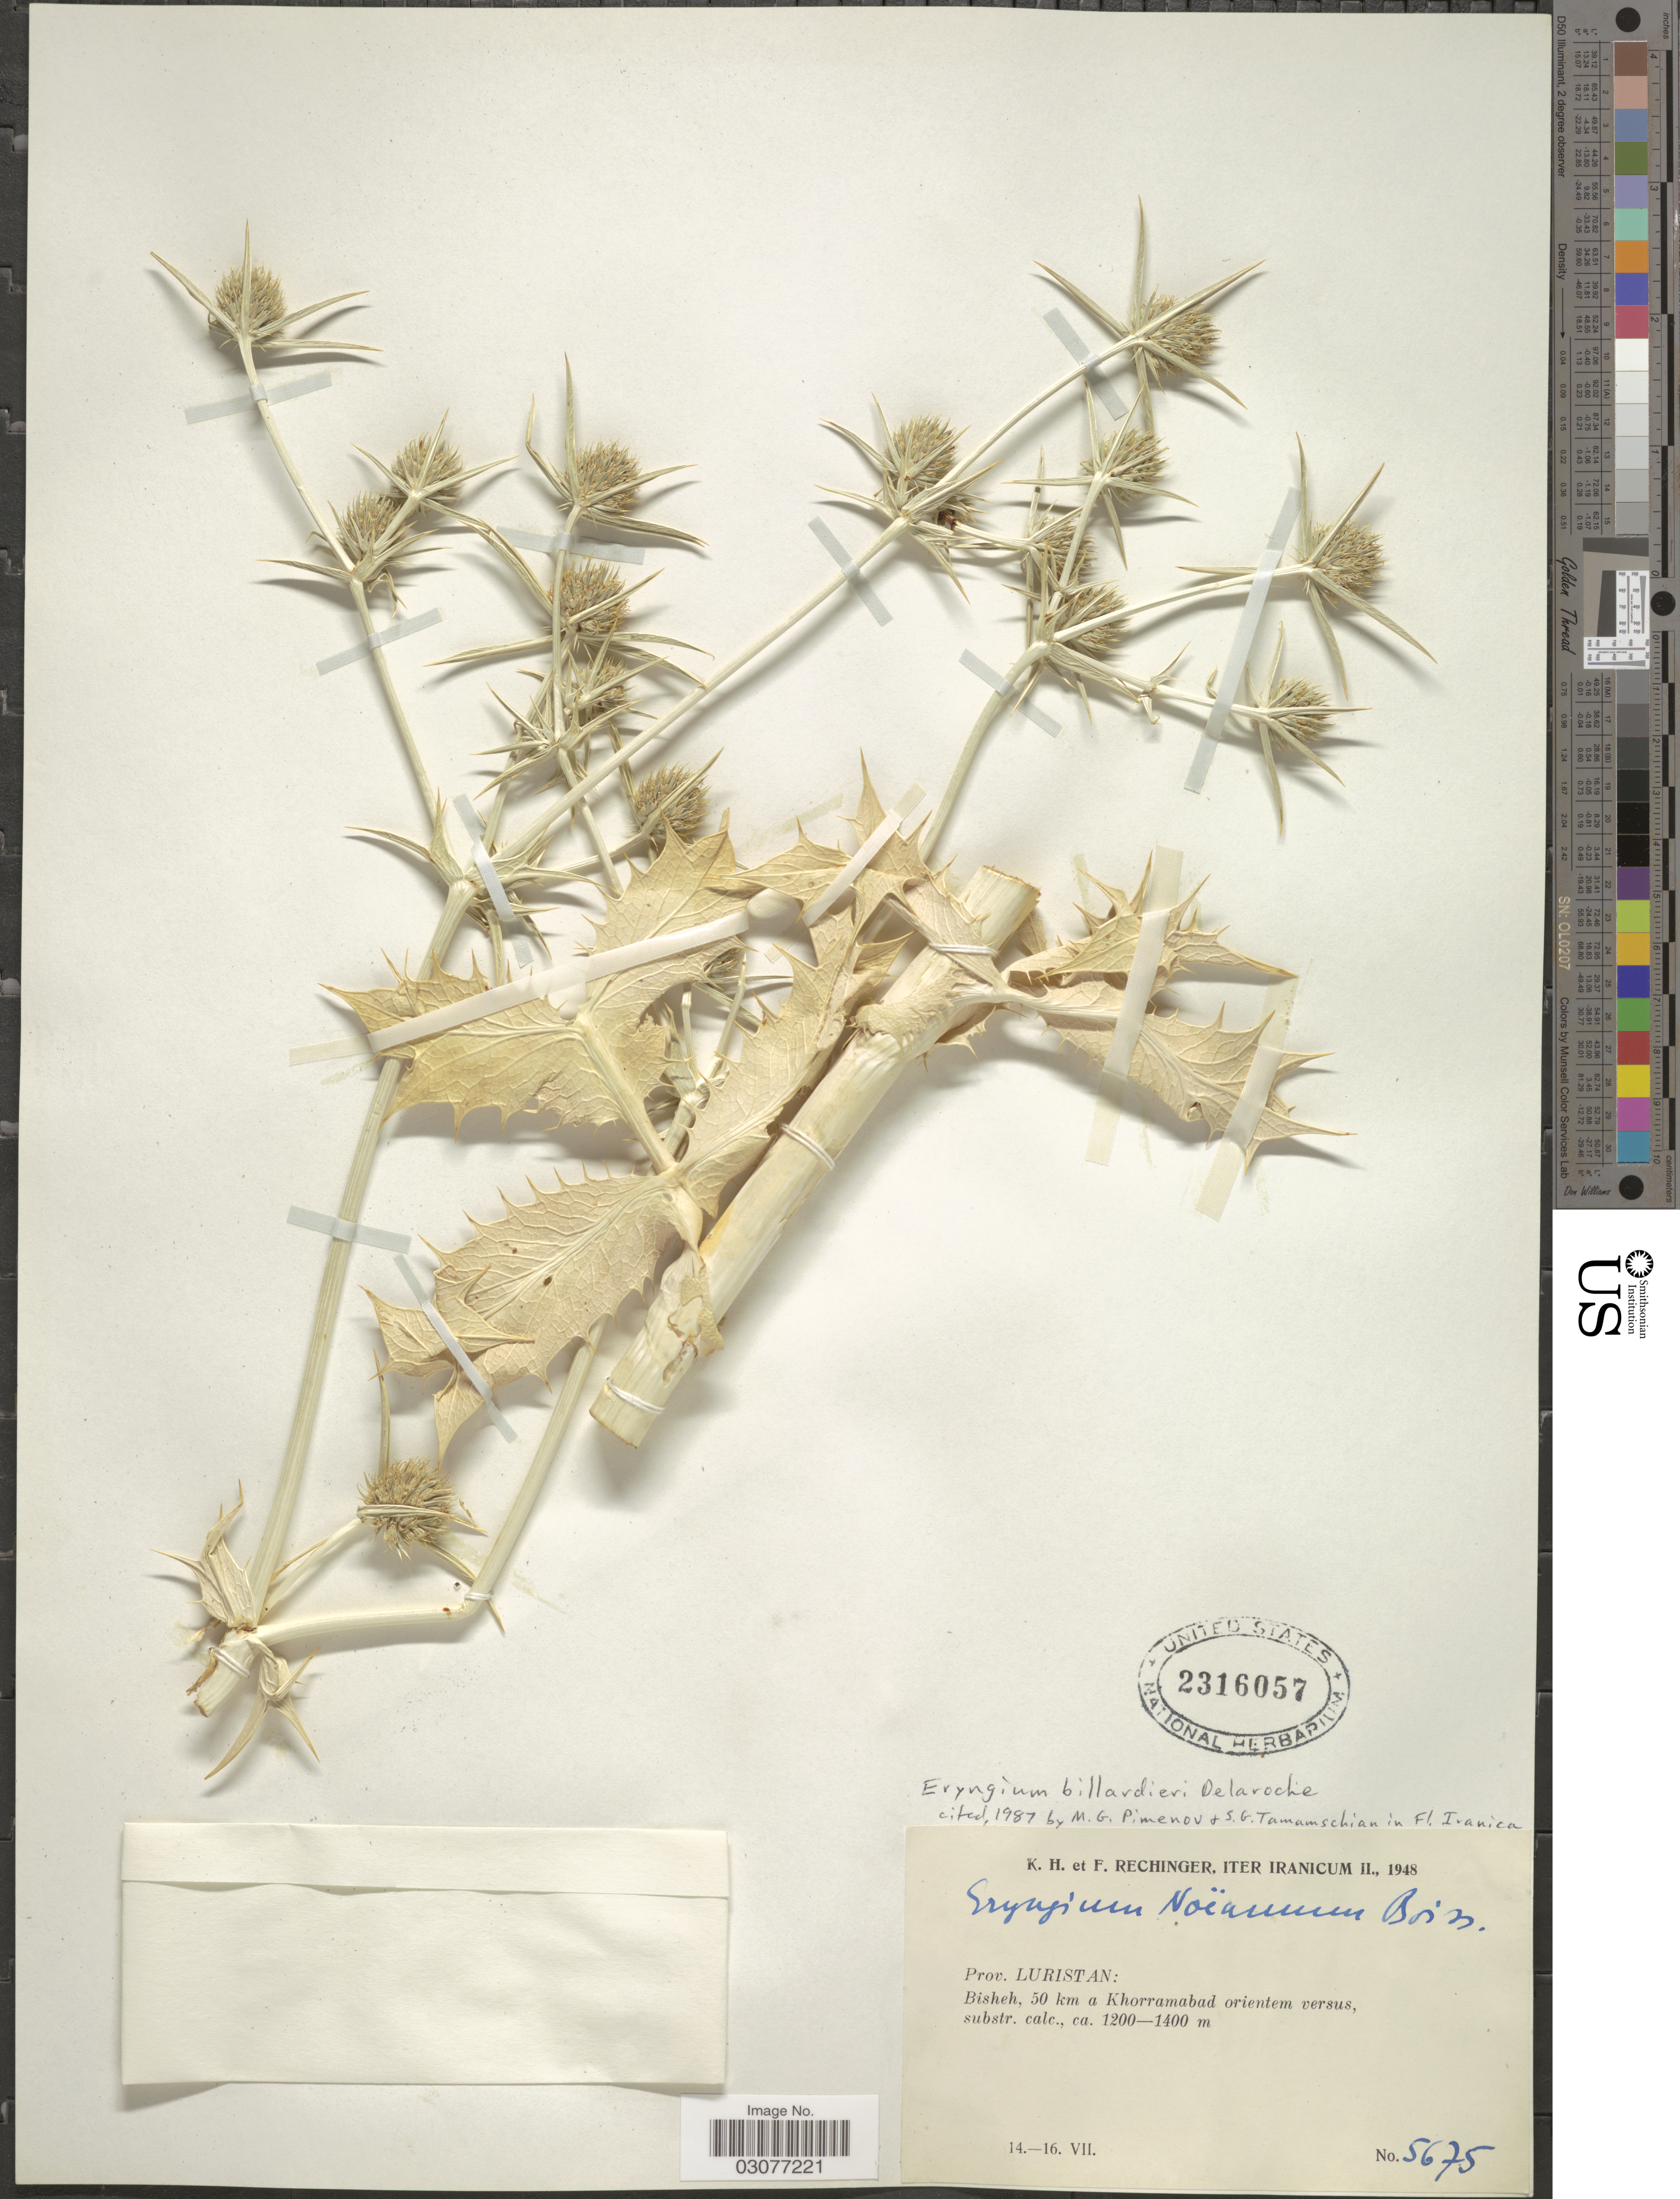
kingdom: Plantae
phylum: Tracheophyta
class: Magnoliopsida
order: Apiales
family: Apiaceae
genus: Eryngium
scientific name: Eryngium billardierei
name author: F. Delaroche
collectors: K. H. Rechinger & F. Rechinger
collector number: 5675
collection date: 1948-07-14/1948-07-16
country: Iran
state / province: Lorestan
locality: Prov. Luristan: Bisheh, 50 km a Khorramabad orientem versus.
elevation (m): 1200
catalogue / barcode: US 2316057